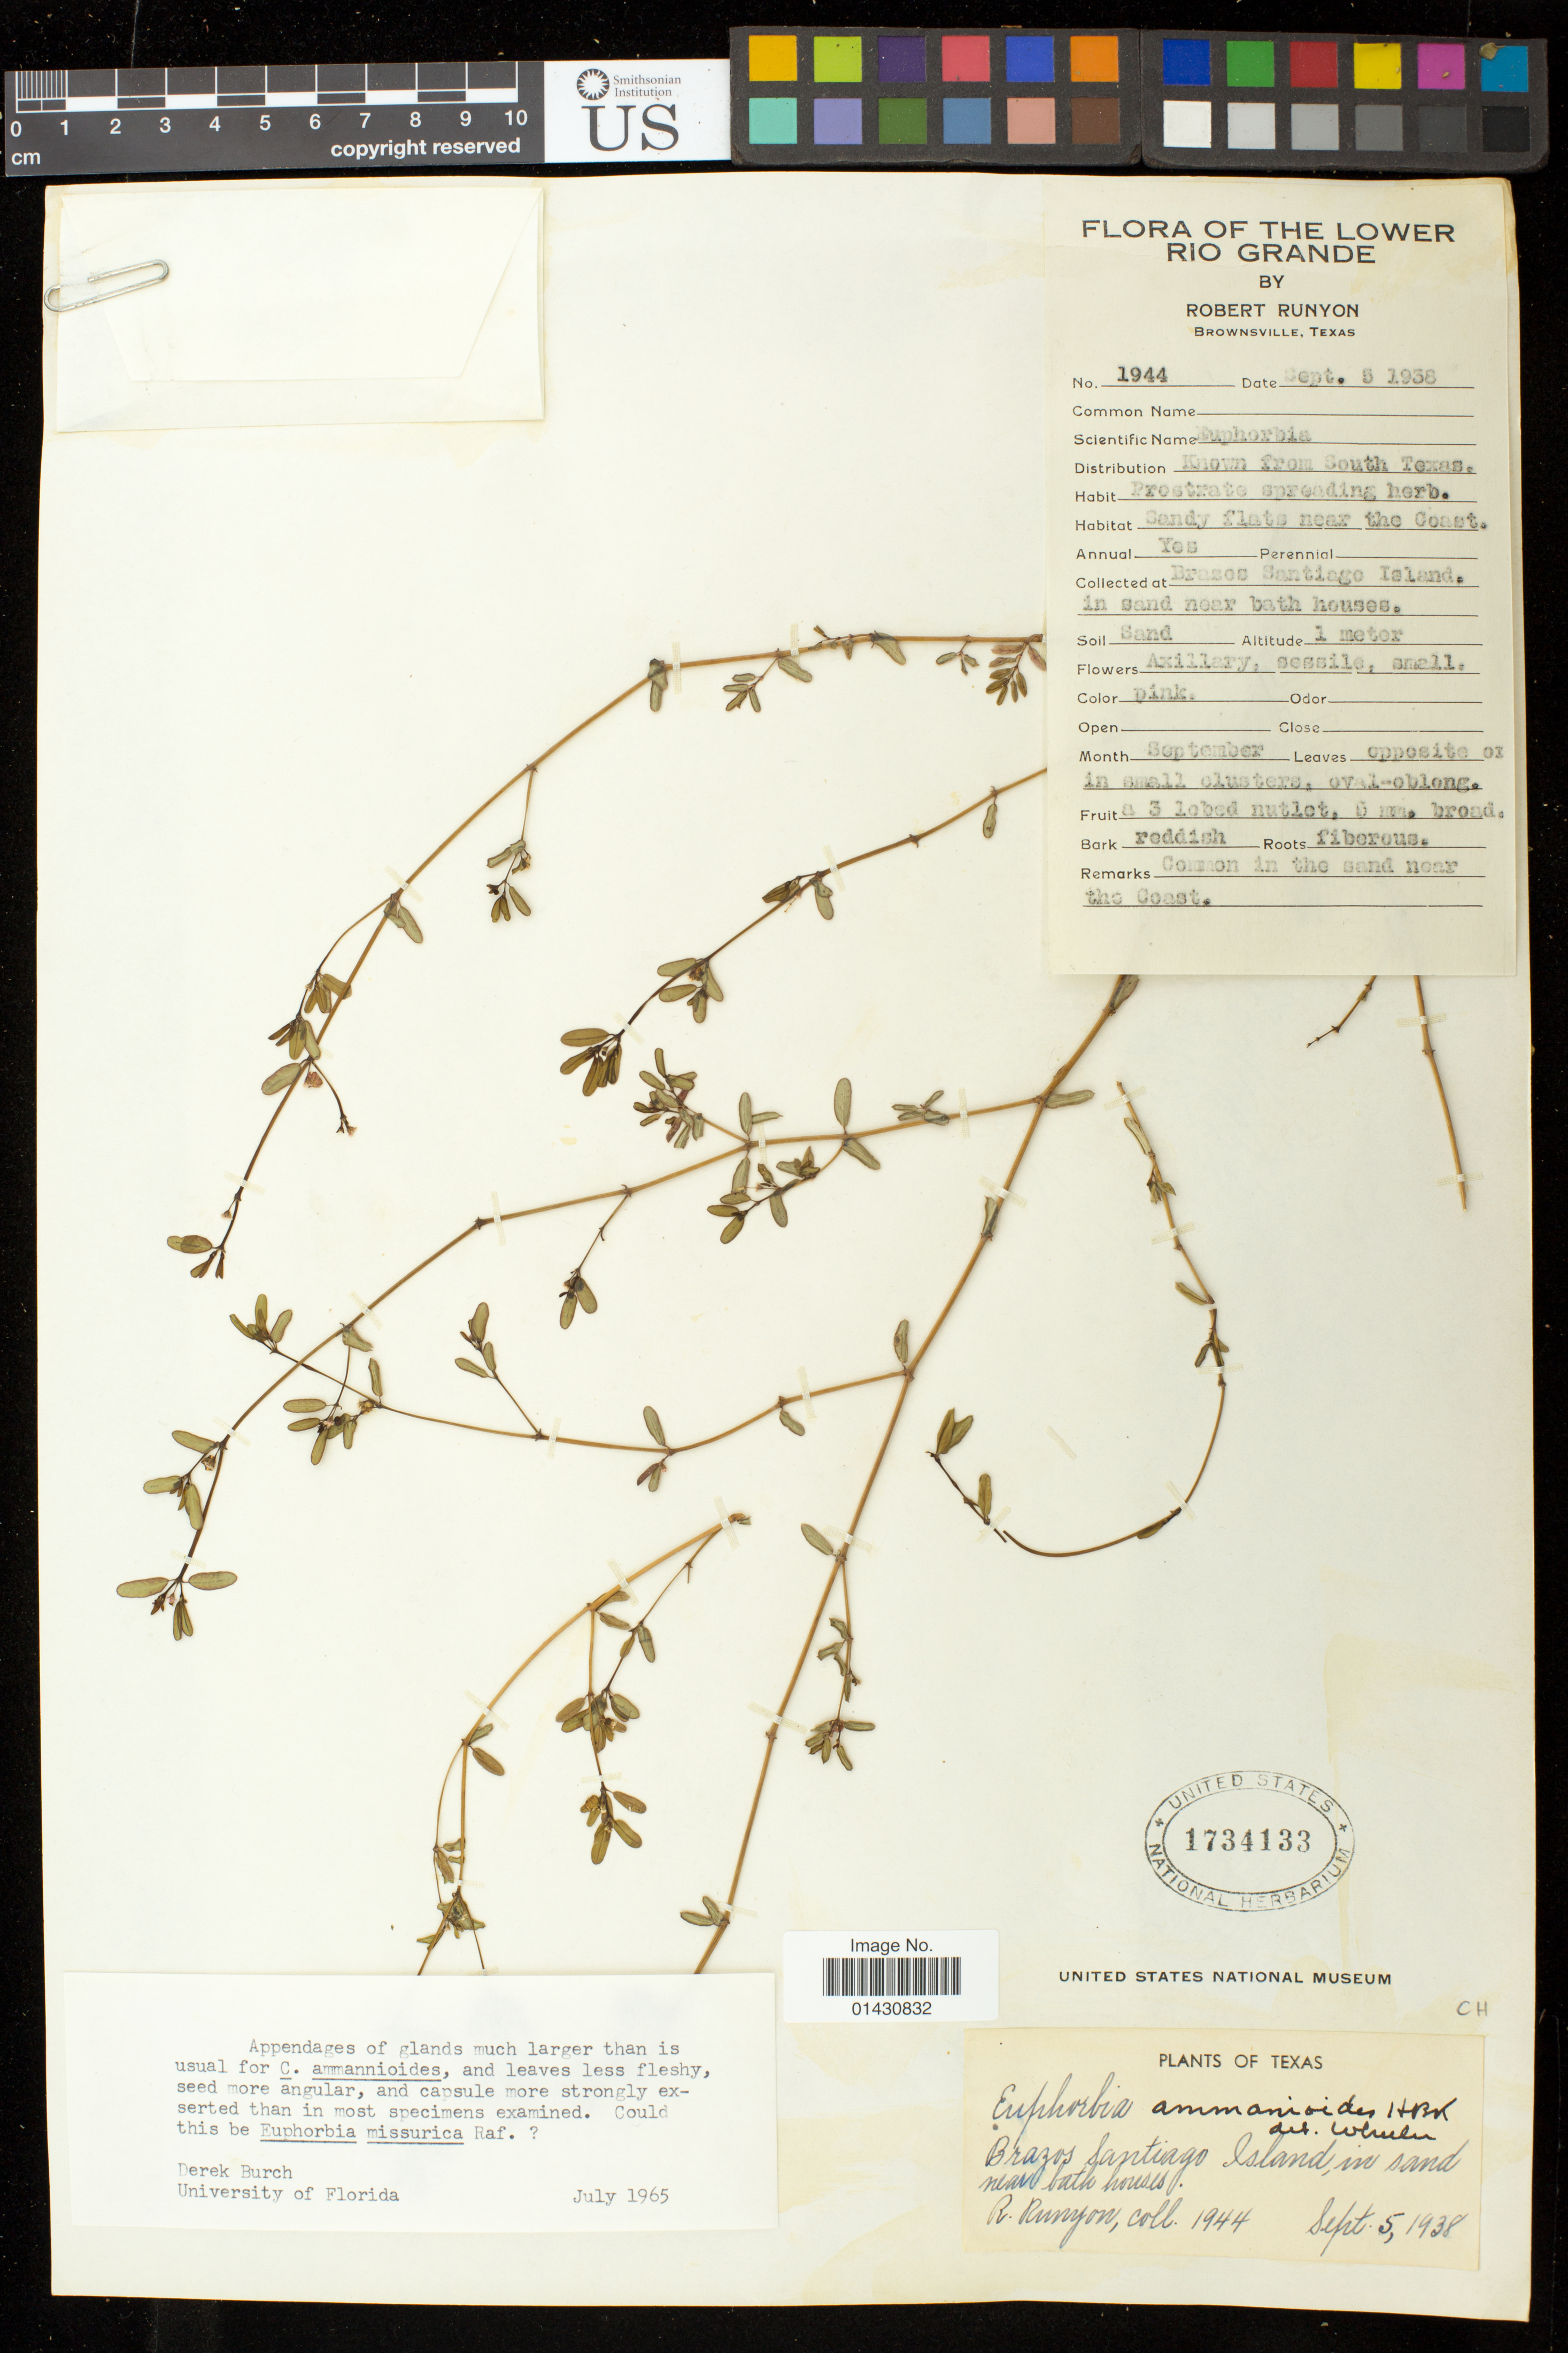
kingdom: Plantae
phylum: Tracheophyta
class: Magnoliopsida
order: Malpighiales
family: Euphorbiaceae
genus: Euphorbia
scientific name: Euphorbia missurica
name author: Raf.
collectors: R. Runyon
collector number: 1944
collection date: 1938-09-05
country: United States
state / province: Texas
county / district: Cameron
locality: Brazos Santiago Island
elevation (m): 1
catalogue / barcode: US 1734133